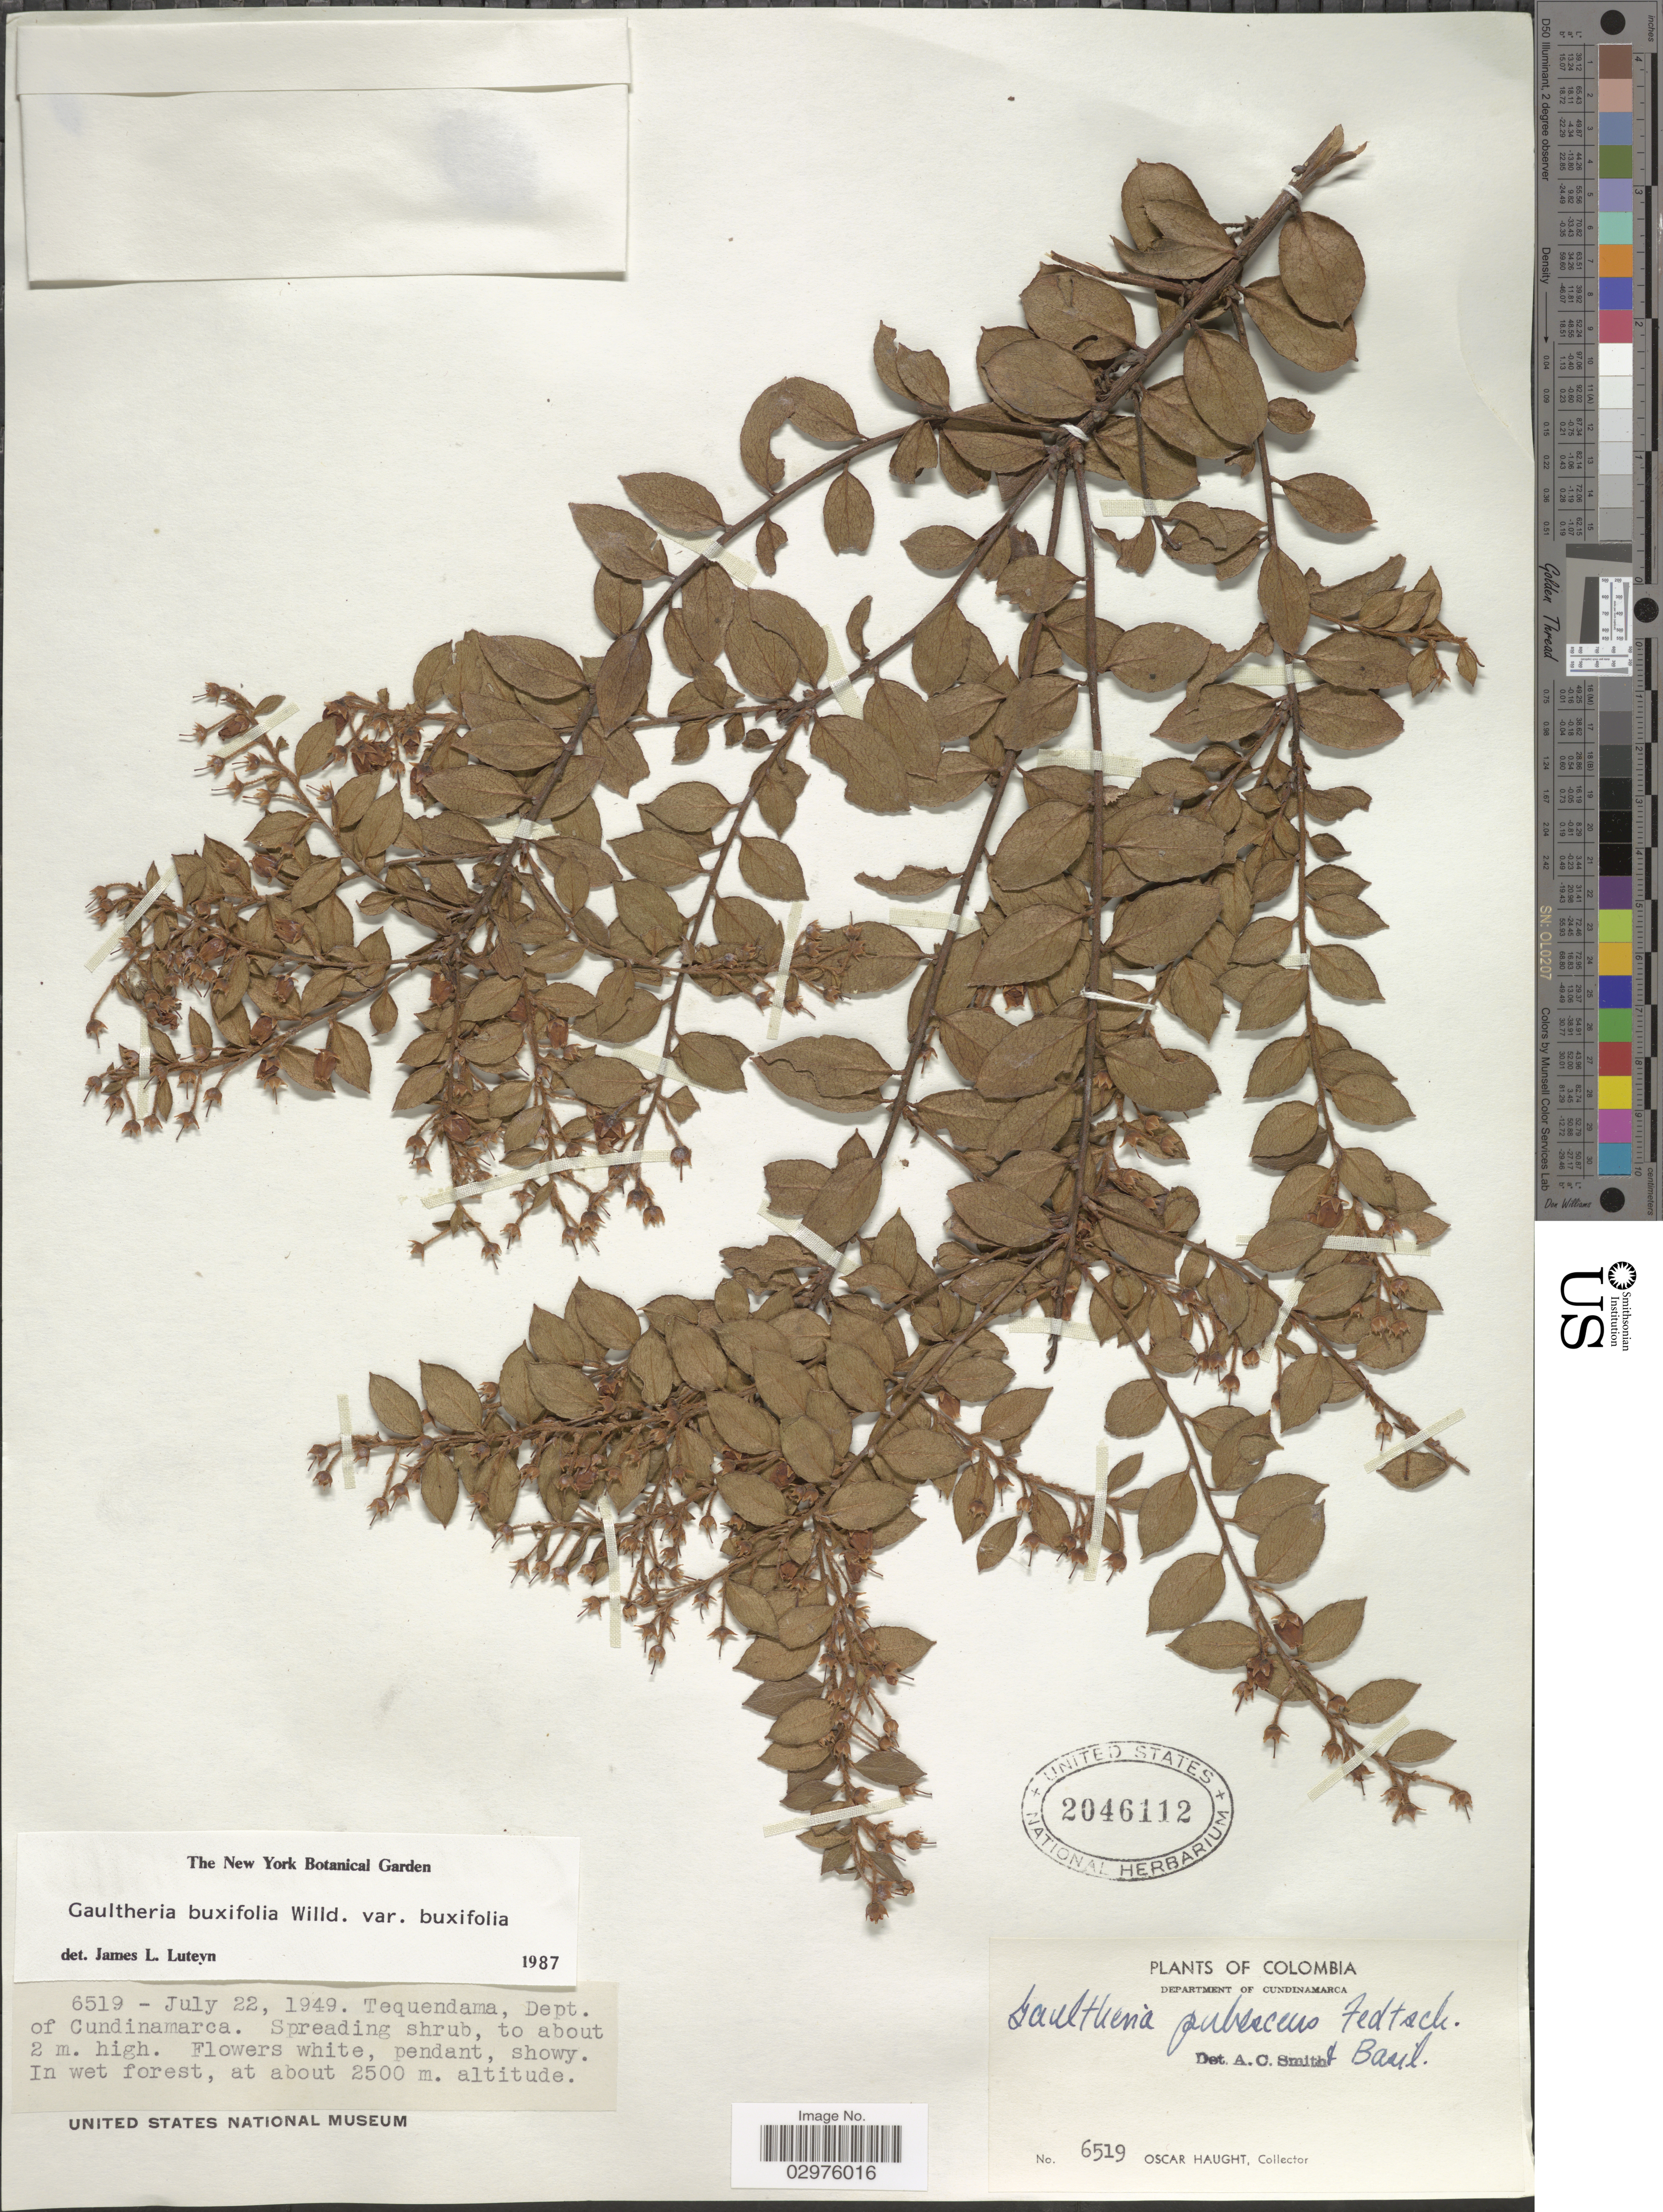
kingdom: Plantae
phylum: Tracheophyta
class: Magnoliopsida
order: Ericales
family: Ericaceae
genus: Gaultheria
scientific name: Gaultheria buxifolia var. buxifolia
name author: Willd.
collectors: O. L. Haught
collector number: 6519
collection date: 1949-07-22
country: Colombia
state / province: Cundinamarca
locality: Tequendama, Dept. of Cundinamarca.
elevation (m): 2500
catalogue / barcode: US 2046112